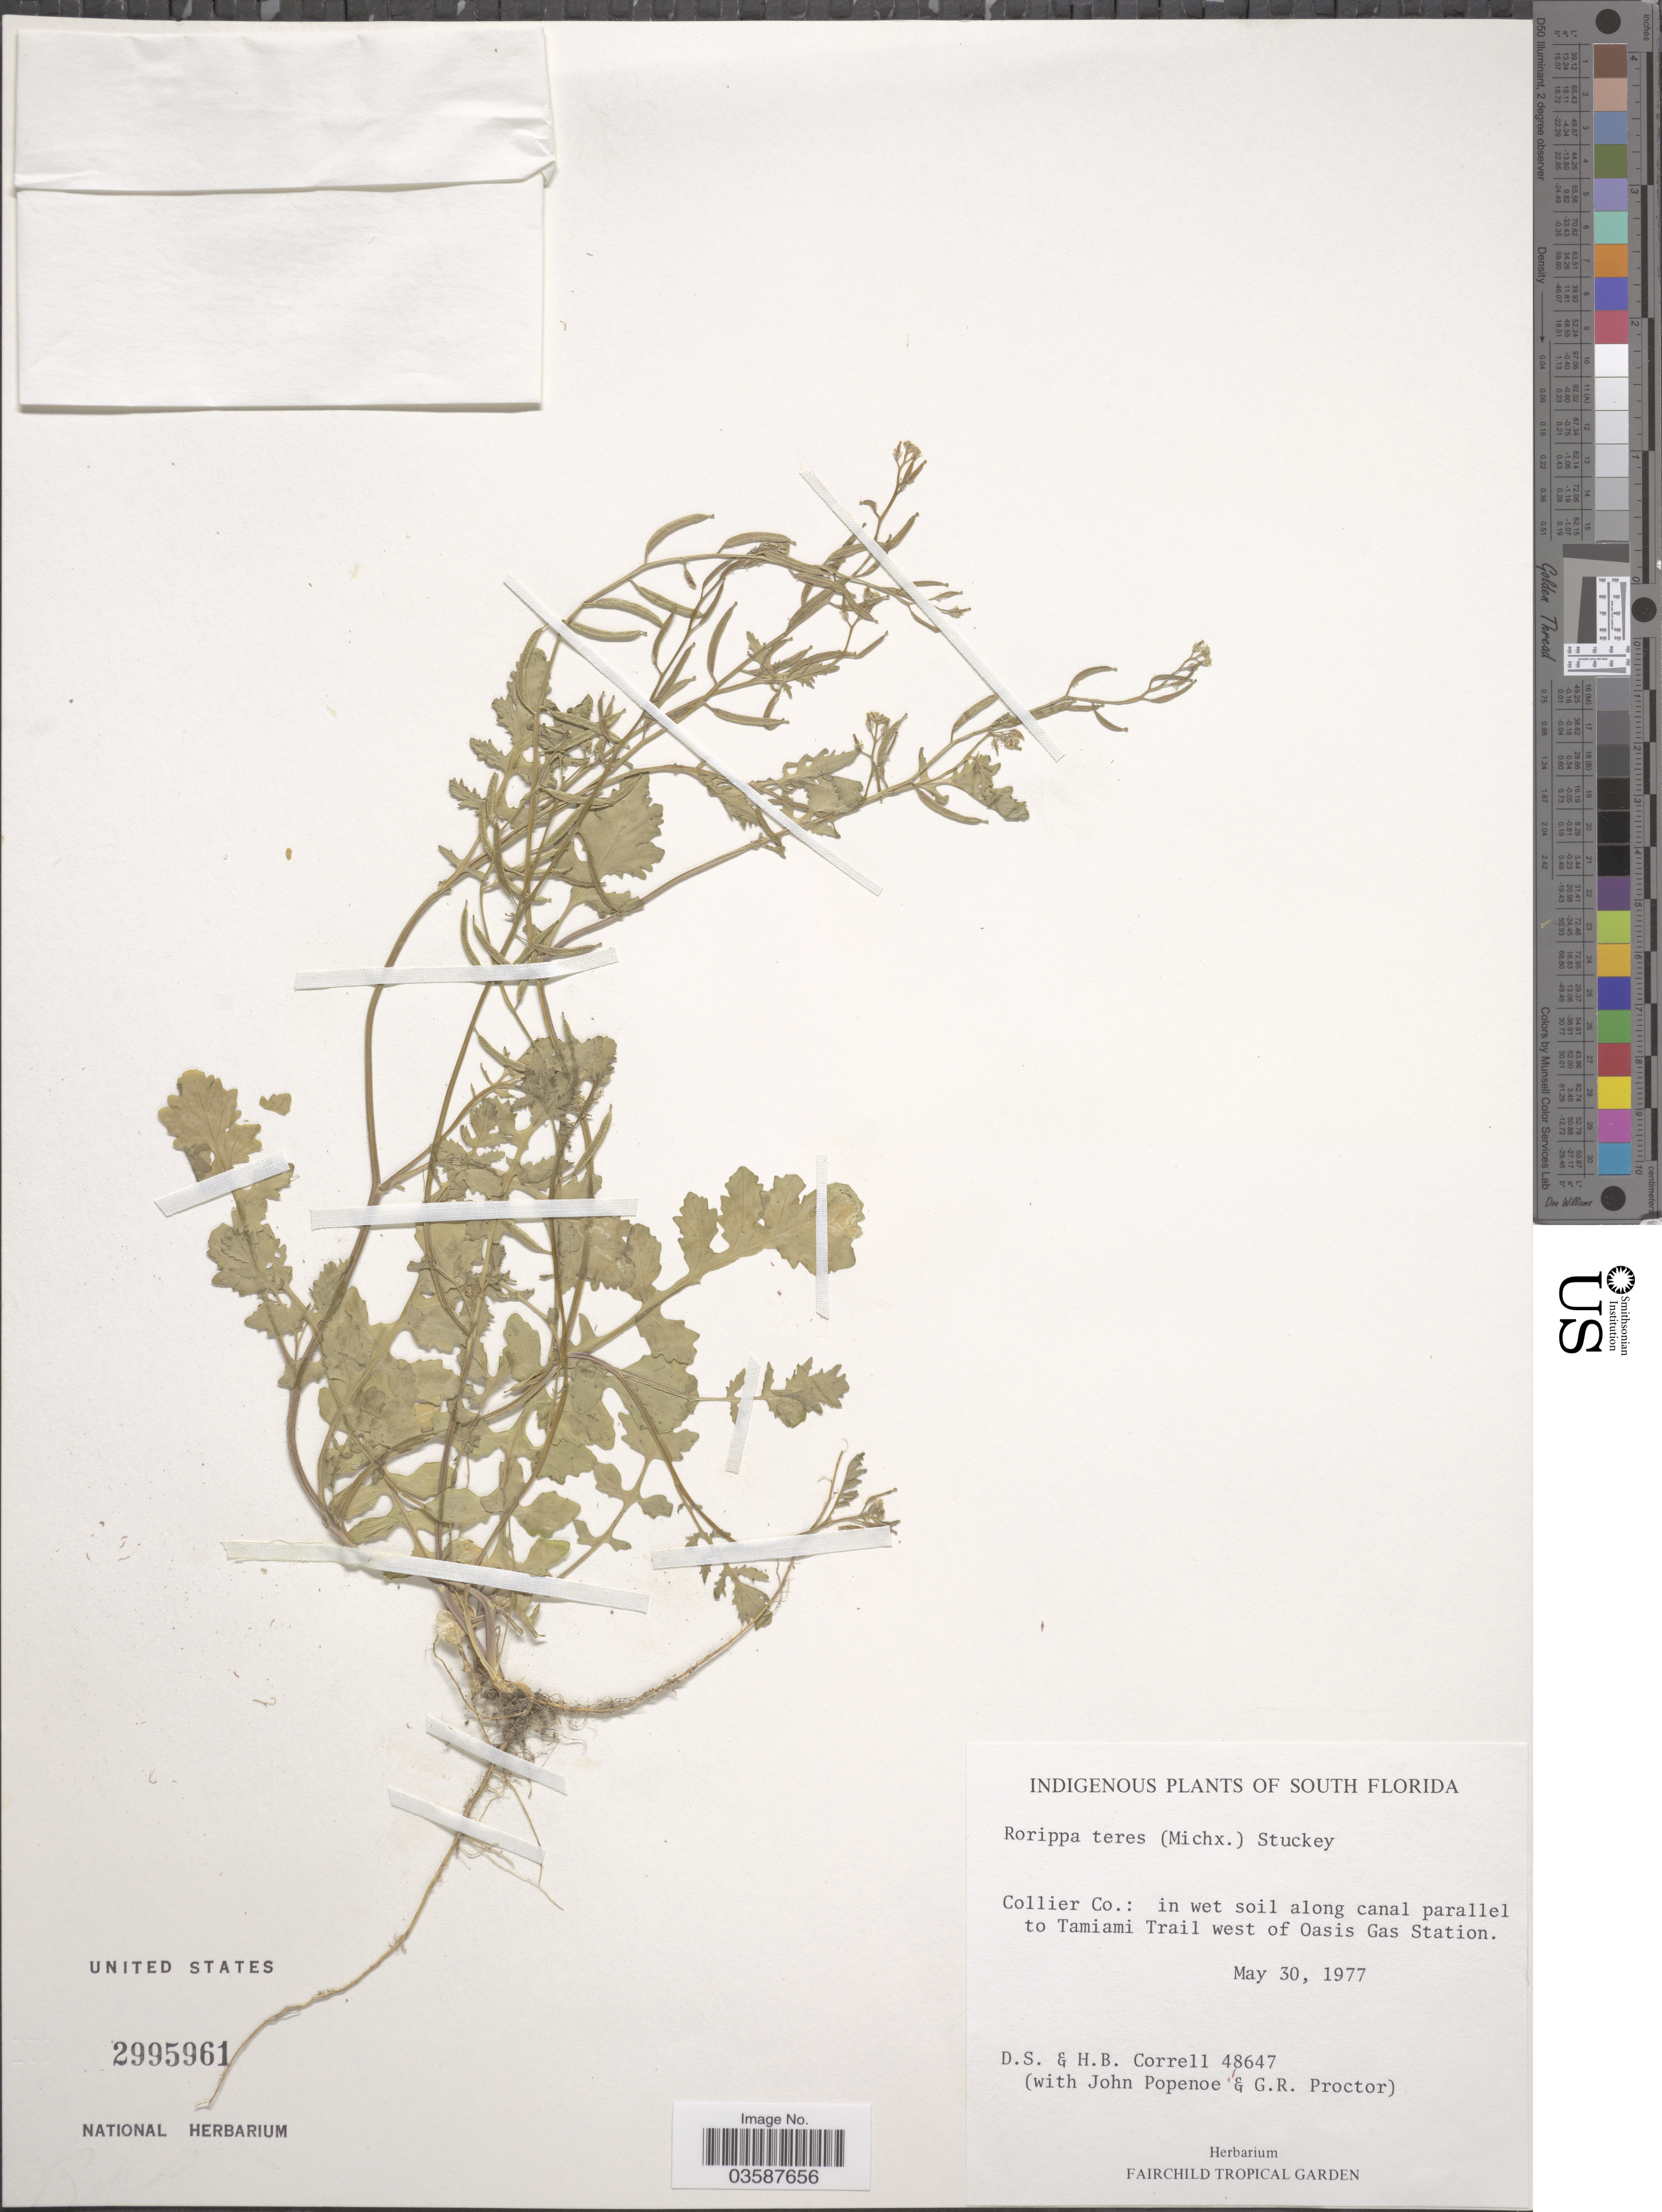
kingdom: Plantae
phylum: Tracheophyta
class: Magnoliopsida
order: Brassicales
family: Brassicaceae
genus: Rorippa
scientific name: Rorippa teres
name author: (Michx.) Stuckey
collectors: D. S. Correll & H. Correll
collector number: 48647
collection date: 1977-05-30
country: United States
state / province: Florida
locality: South Florida. Collier Co.: in wet soil along canal parallel to Tamiami Trail west of Oasis Gas Station.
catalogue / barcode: US 2995961